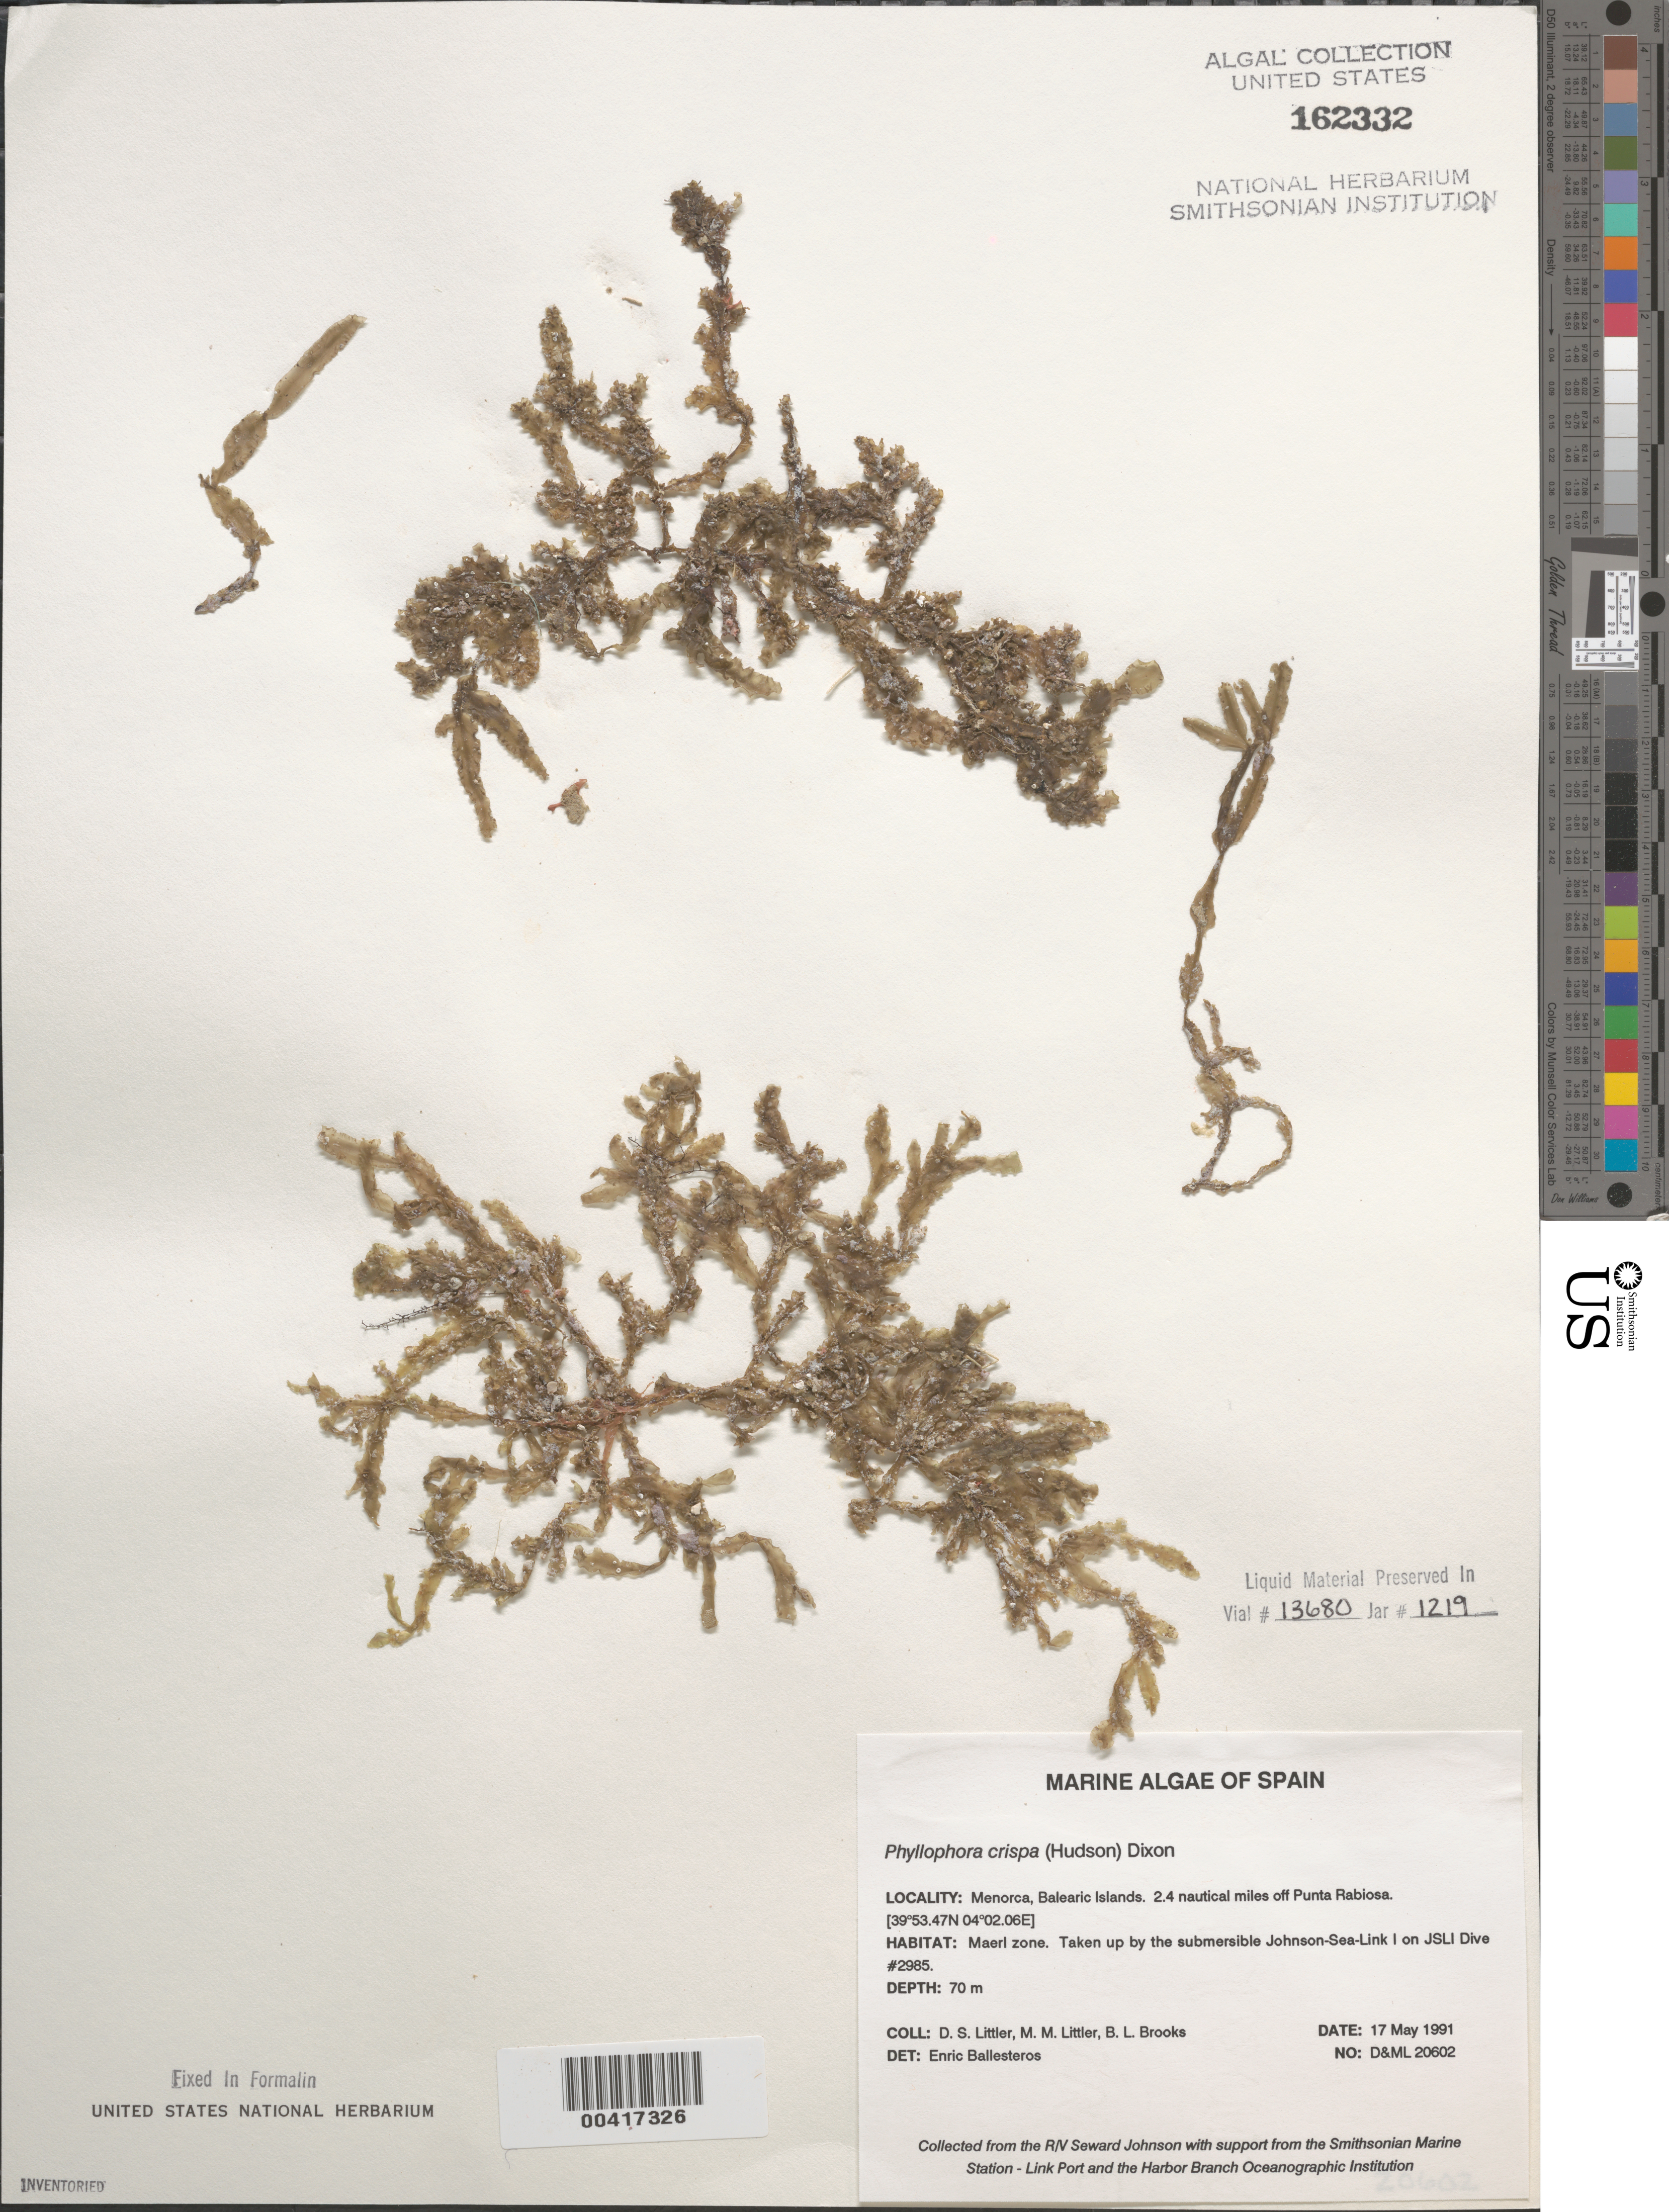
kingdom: Plantae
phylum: Rhodophyta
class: Florideophyceae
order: Gigartinales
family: Phyllophoraceae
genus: Phyllophora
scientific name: Phyllophora crispa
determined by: Ballesteros, E.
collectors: D. S. Littler, M. M. Littler & B. Brooks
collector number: D&ML 20602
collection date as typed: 17 May 1991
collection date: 1991-05-17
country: Spain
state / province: Islas Baleares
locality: Menorca, 2.4 miles off punta rabiosa, balearic islands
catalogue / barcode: US 162332